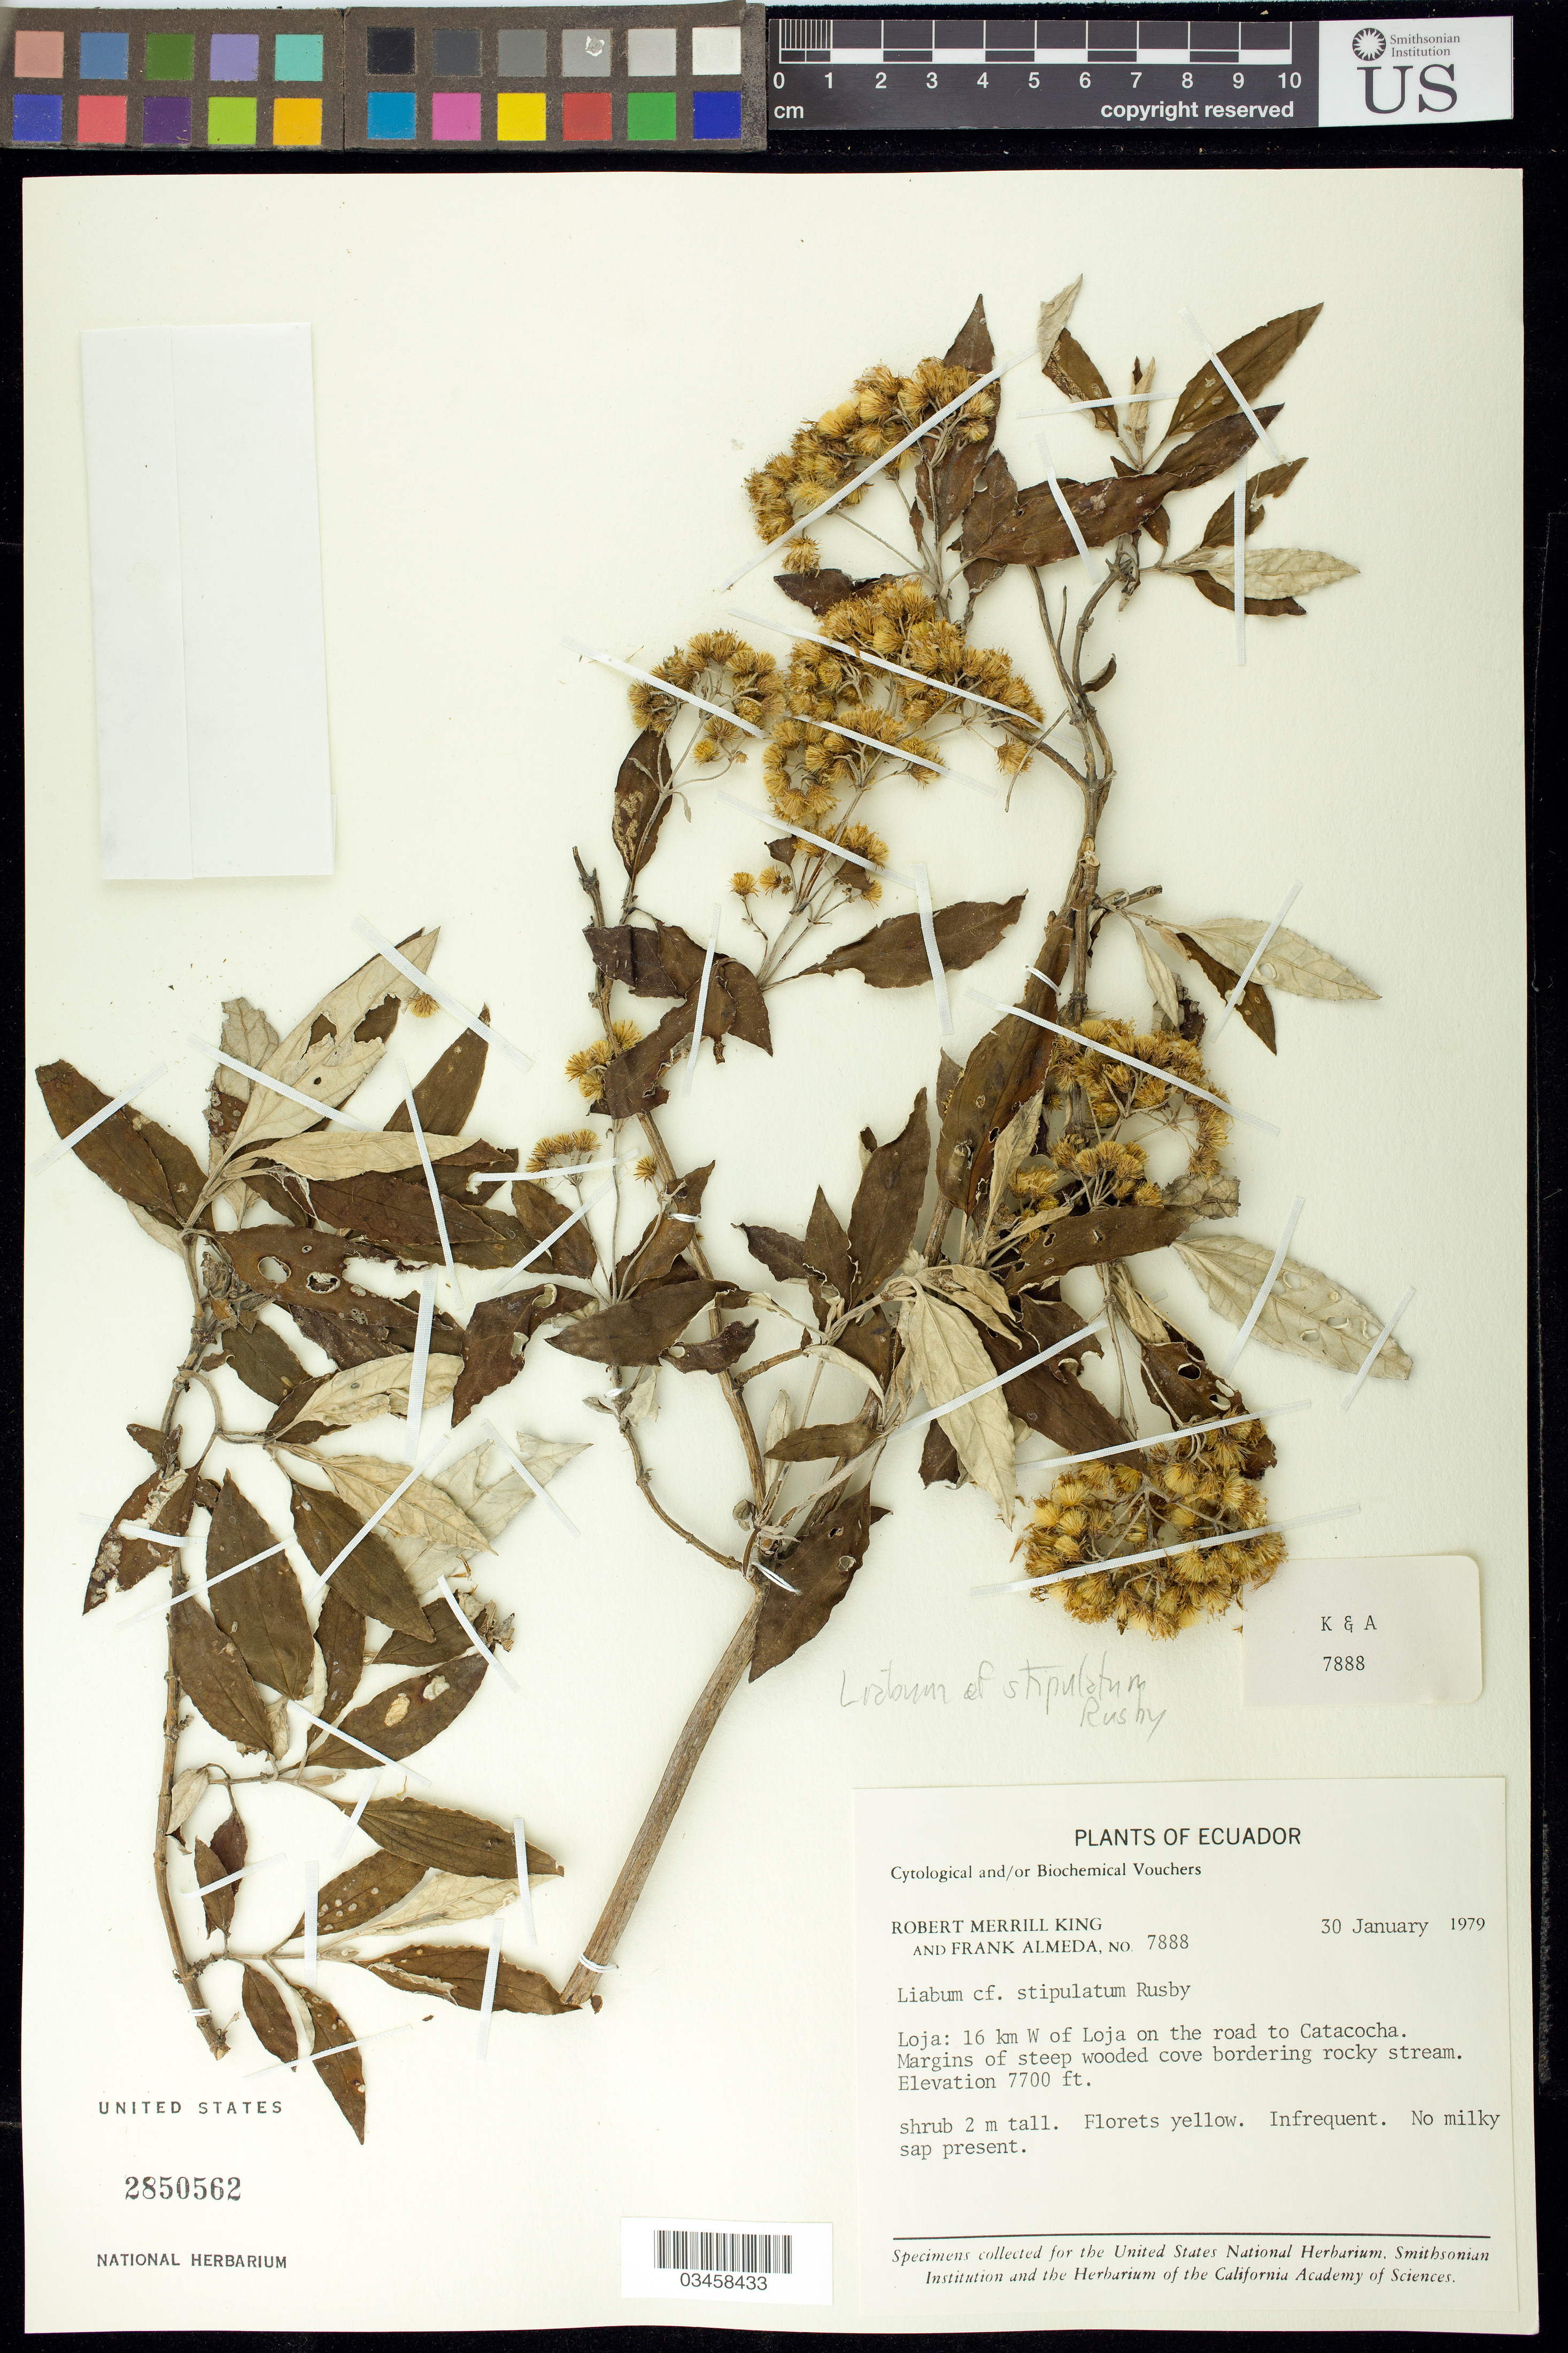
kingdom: Plantae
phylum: Tracheophyta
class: Magnoliopsida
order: Asterales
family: Asteraceae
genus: Liabum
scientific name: Liabum stipulatum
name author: Rusby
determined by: Robinson, Harold E., (US)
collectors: R. M. King & F. Almeda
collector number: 7888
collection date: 1979-01-30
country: Ecuador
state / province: Loja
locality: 16 km W of Loja on the road to Catacocha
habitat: Margin of steep wooded cove bordering rocky stream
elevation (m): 2347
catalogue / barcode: US 2850562